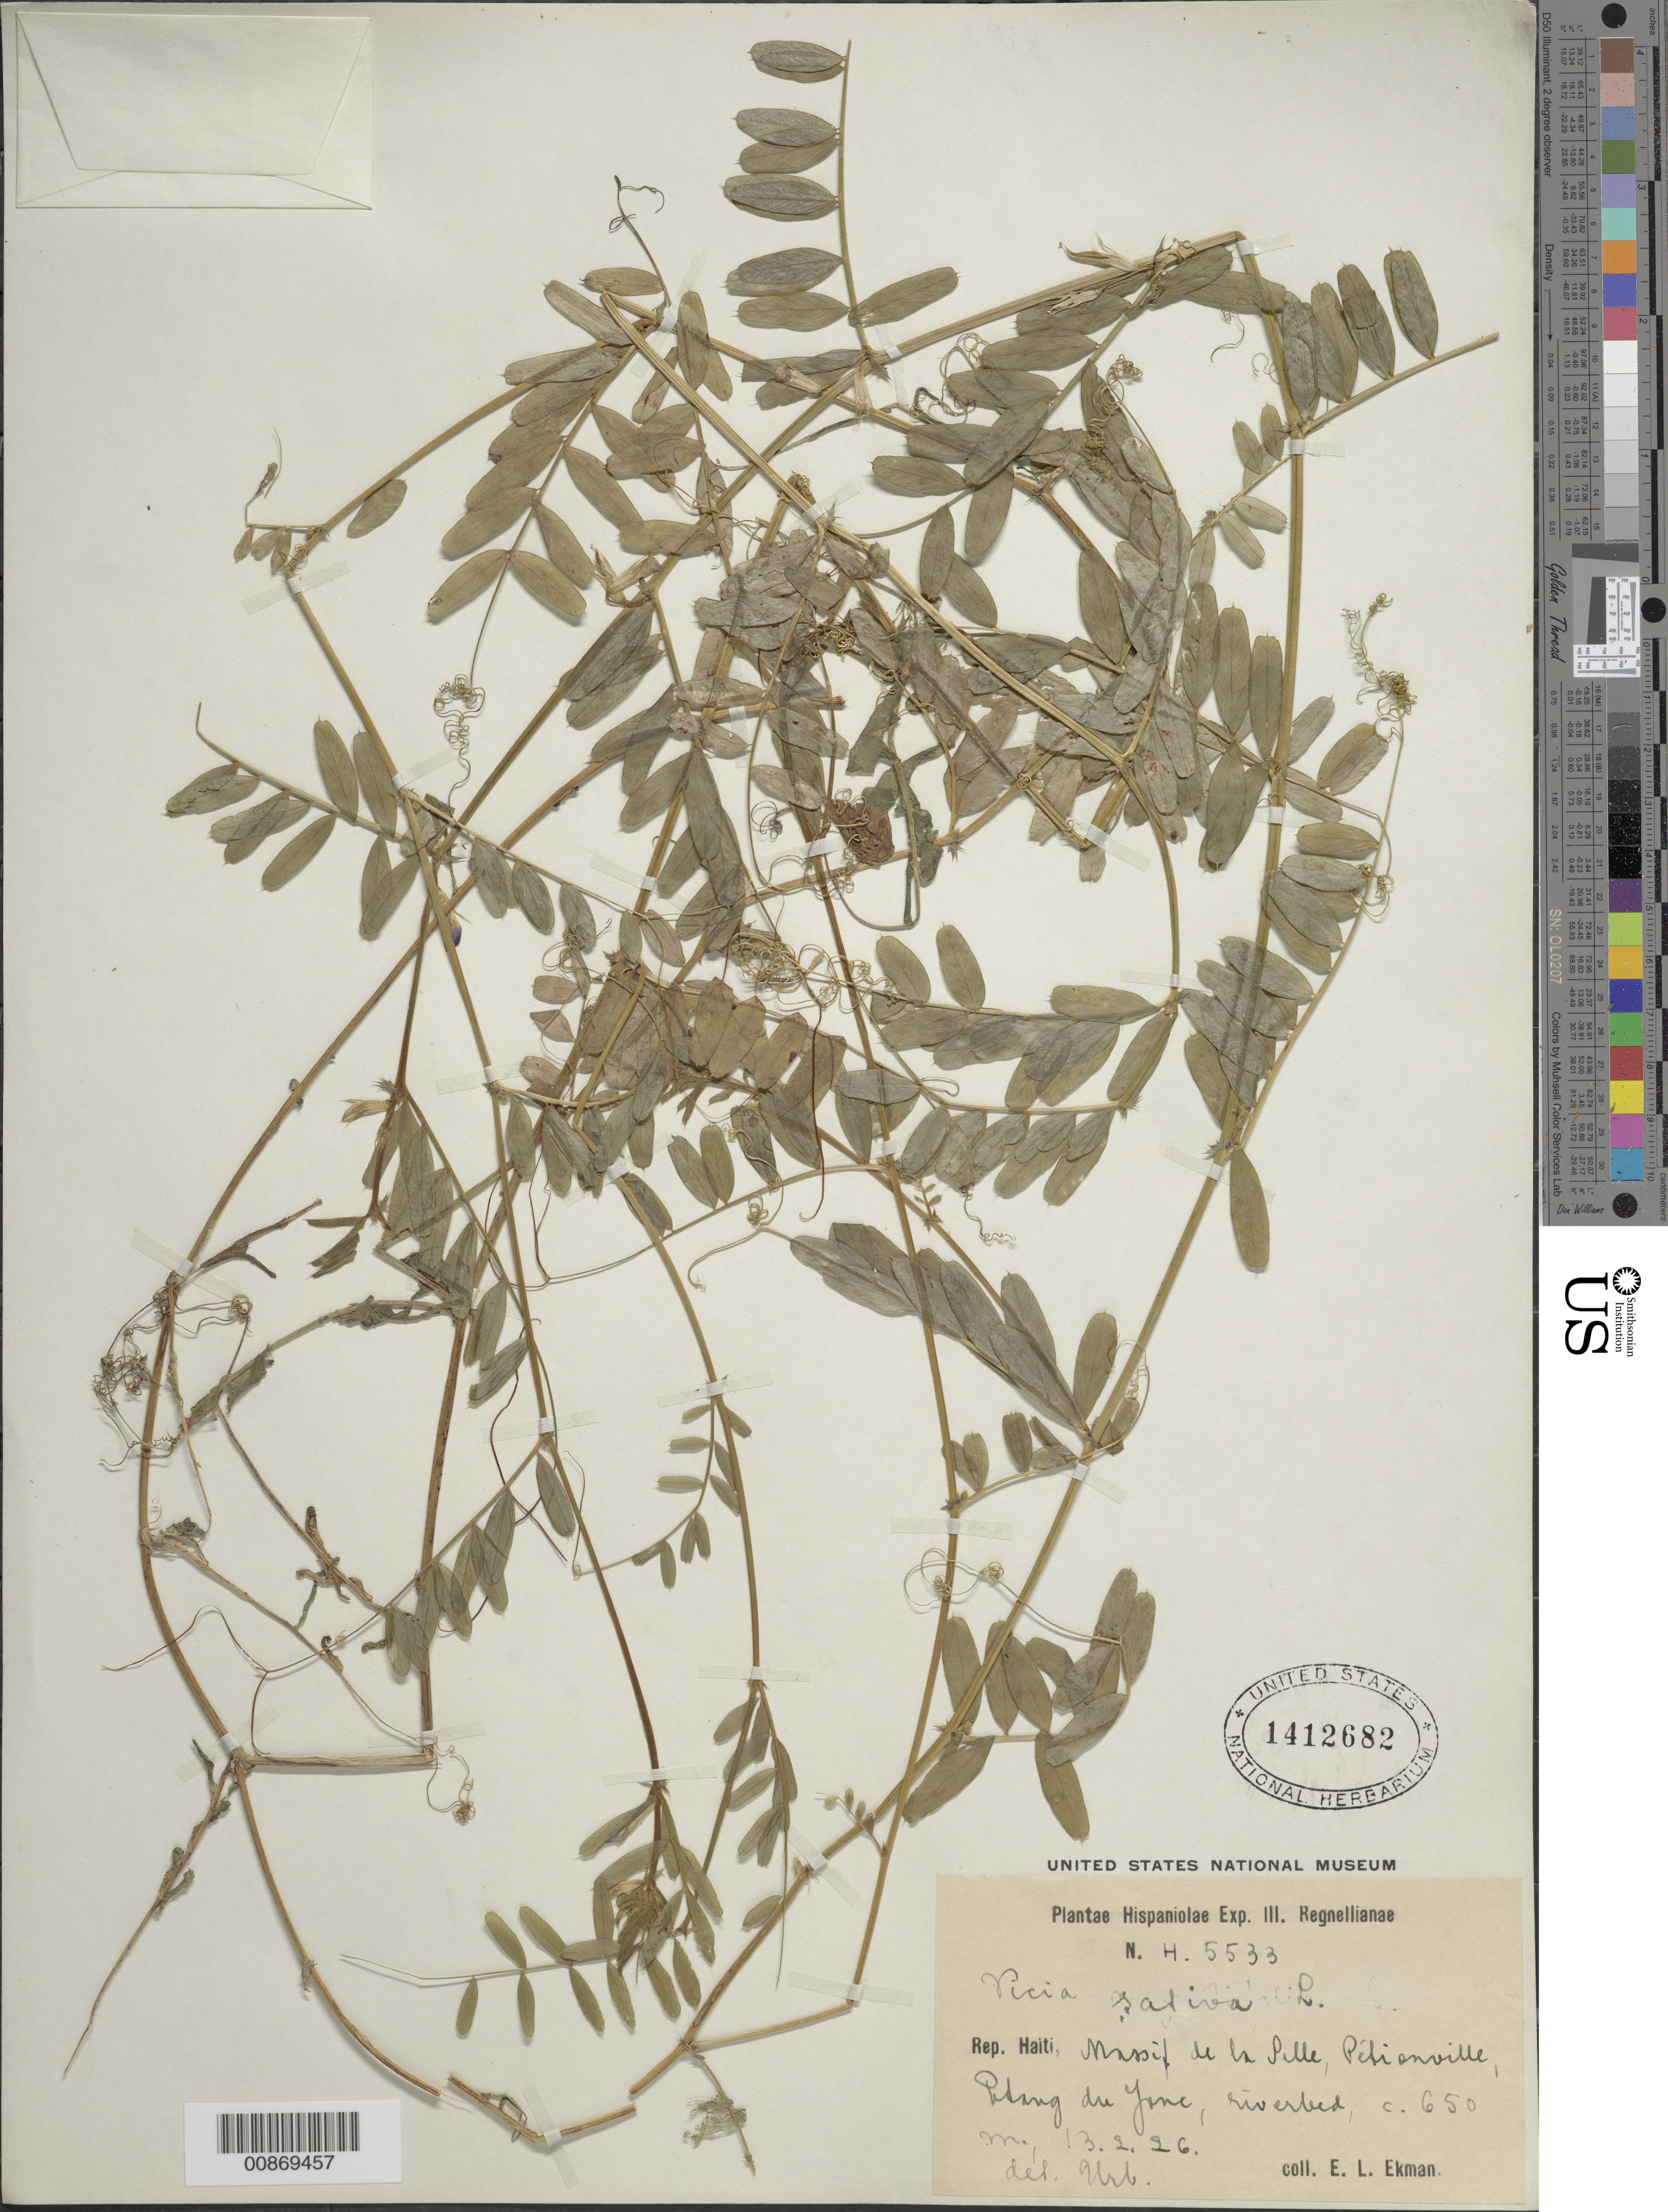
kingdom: Plantae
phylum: Tracheophyta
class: Magnoliopsida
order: Fabales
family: Fabaceae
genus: Vicia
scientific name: Vicia sativa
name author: L.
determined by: Urban, Ignatz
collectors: E. L. Ekman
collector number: H 5533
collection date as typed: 13 Feb 1926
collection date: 1926-02-13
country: Haiti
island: Hispaniola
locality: Massif de la Selle, Pétionville, Etang du Jonc.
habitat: Riverbed.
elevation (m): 650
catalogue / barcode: US 1412682